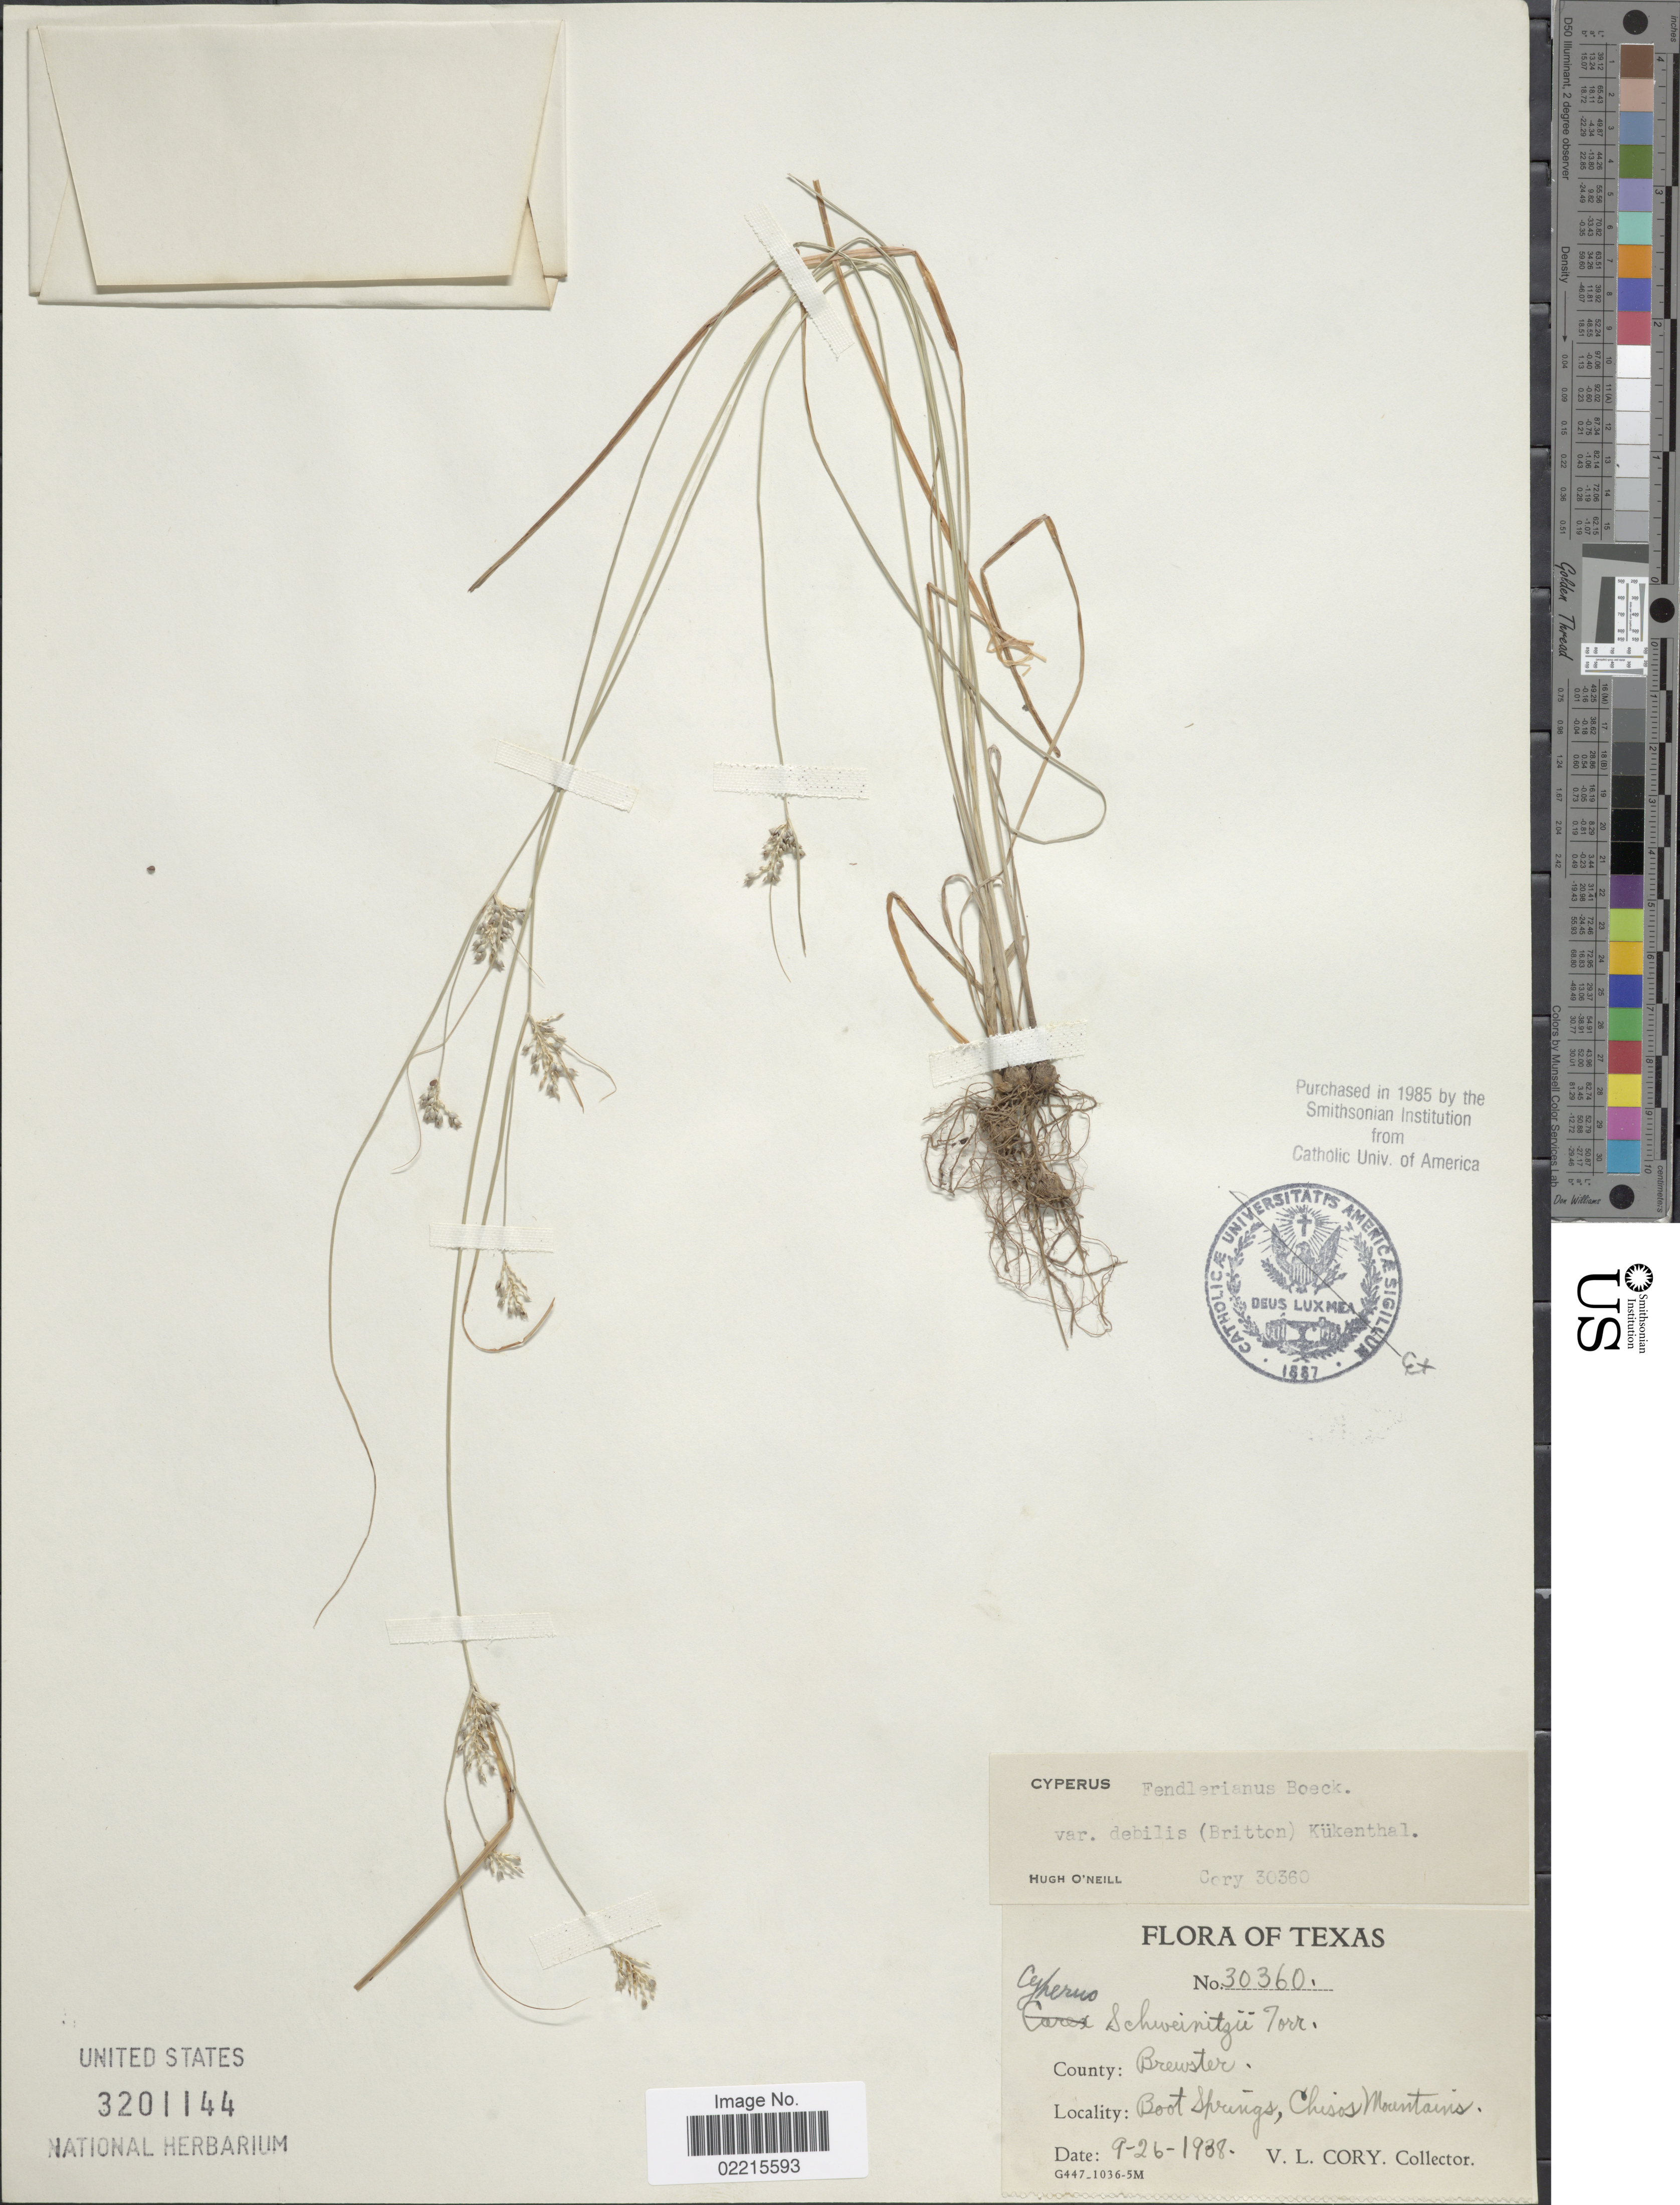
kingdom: Plantae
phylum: Tracheophyta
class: Liliopsida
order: Poales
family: Cyperaceae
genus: Cyperus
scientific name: Cyperus fendlerianus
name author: Boeckeler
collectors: V. Cory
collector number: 30360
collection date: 1938-09-26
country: United States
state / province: Texas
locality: County: Brewster, Boot Springs, Chisos Mountains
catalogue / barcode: US 3201144